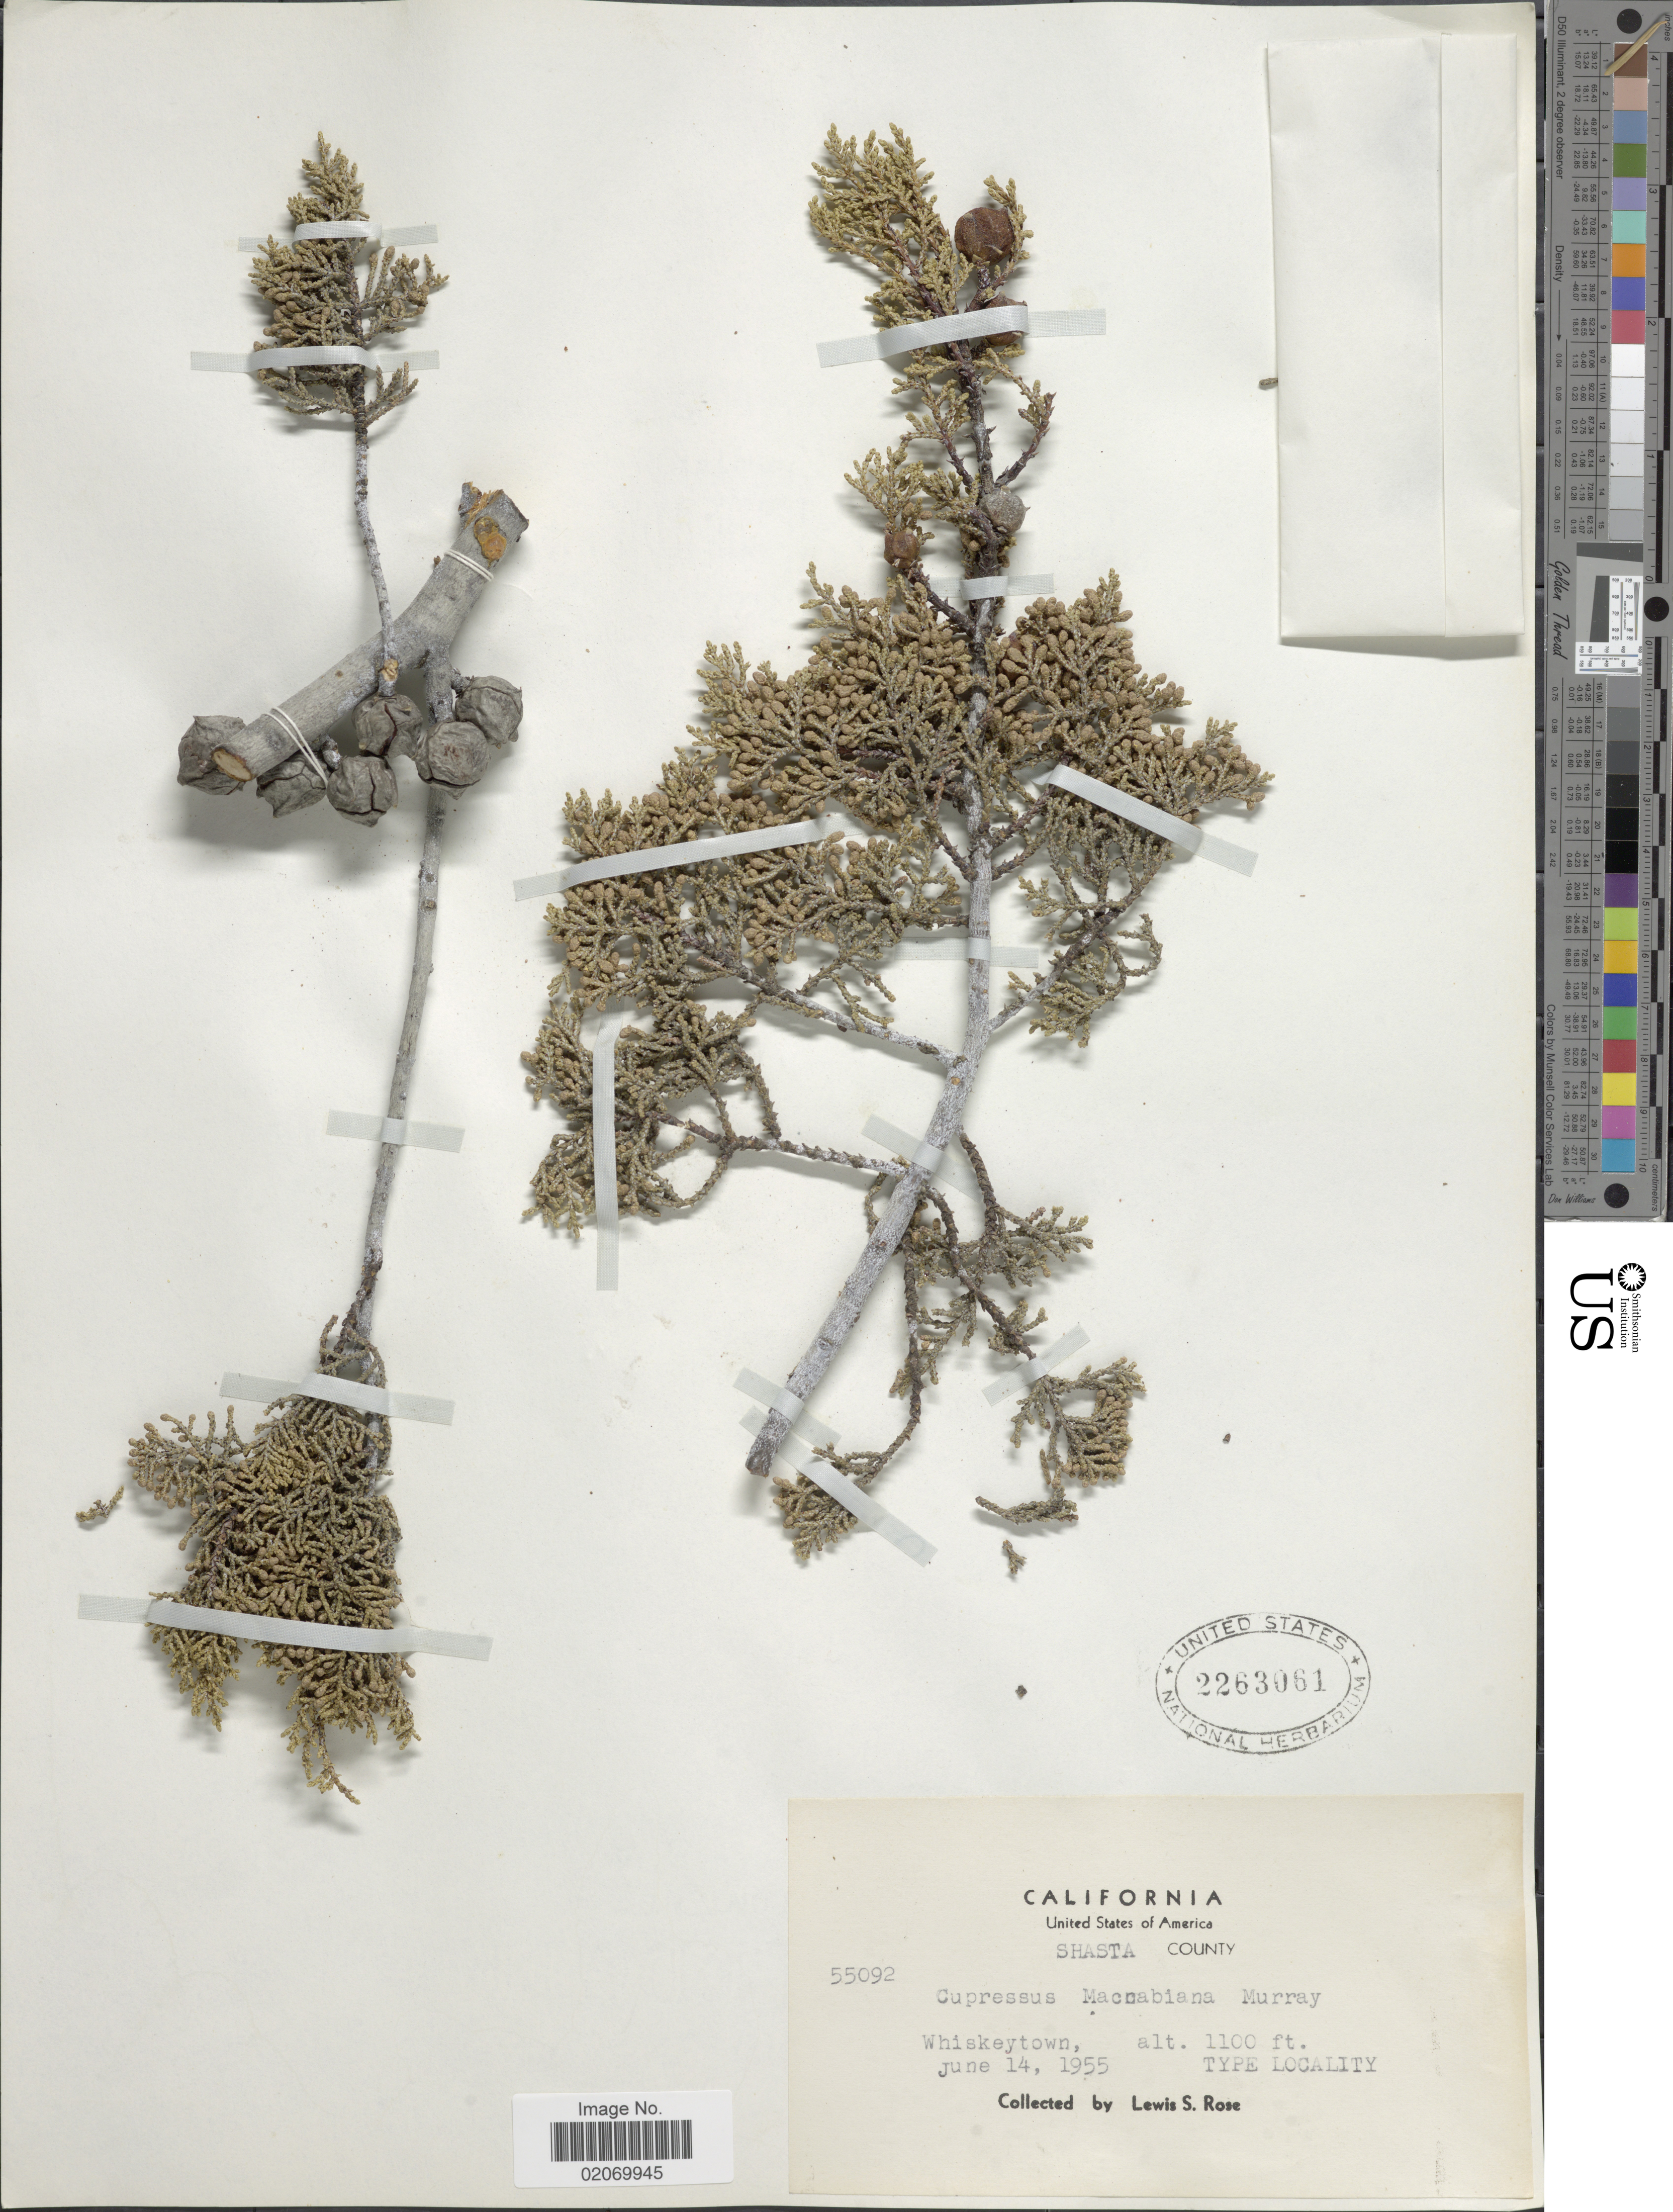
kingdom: Plantae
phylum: Tracheophyta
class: Pinopsida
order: Pinales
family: Cupressaceae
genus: Hesperocyparis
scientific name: Hesperocyparis macnabiana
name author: (A. Murray) Bartel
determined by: (US) Smithsonian Institution - National Museum of Natural History - Department of Botany (UNITED STATES)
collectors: L. S. Rose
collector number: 55092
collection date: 1955-06-14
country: United States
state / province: California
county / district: Shasta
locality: United States of America, Shasta County, Whiskeytown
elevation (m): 335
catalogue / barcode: US 2263061